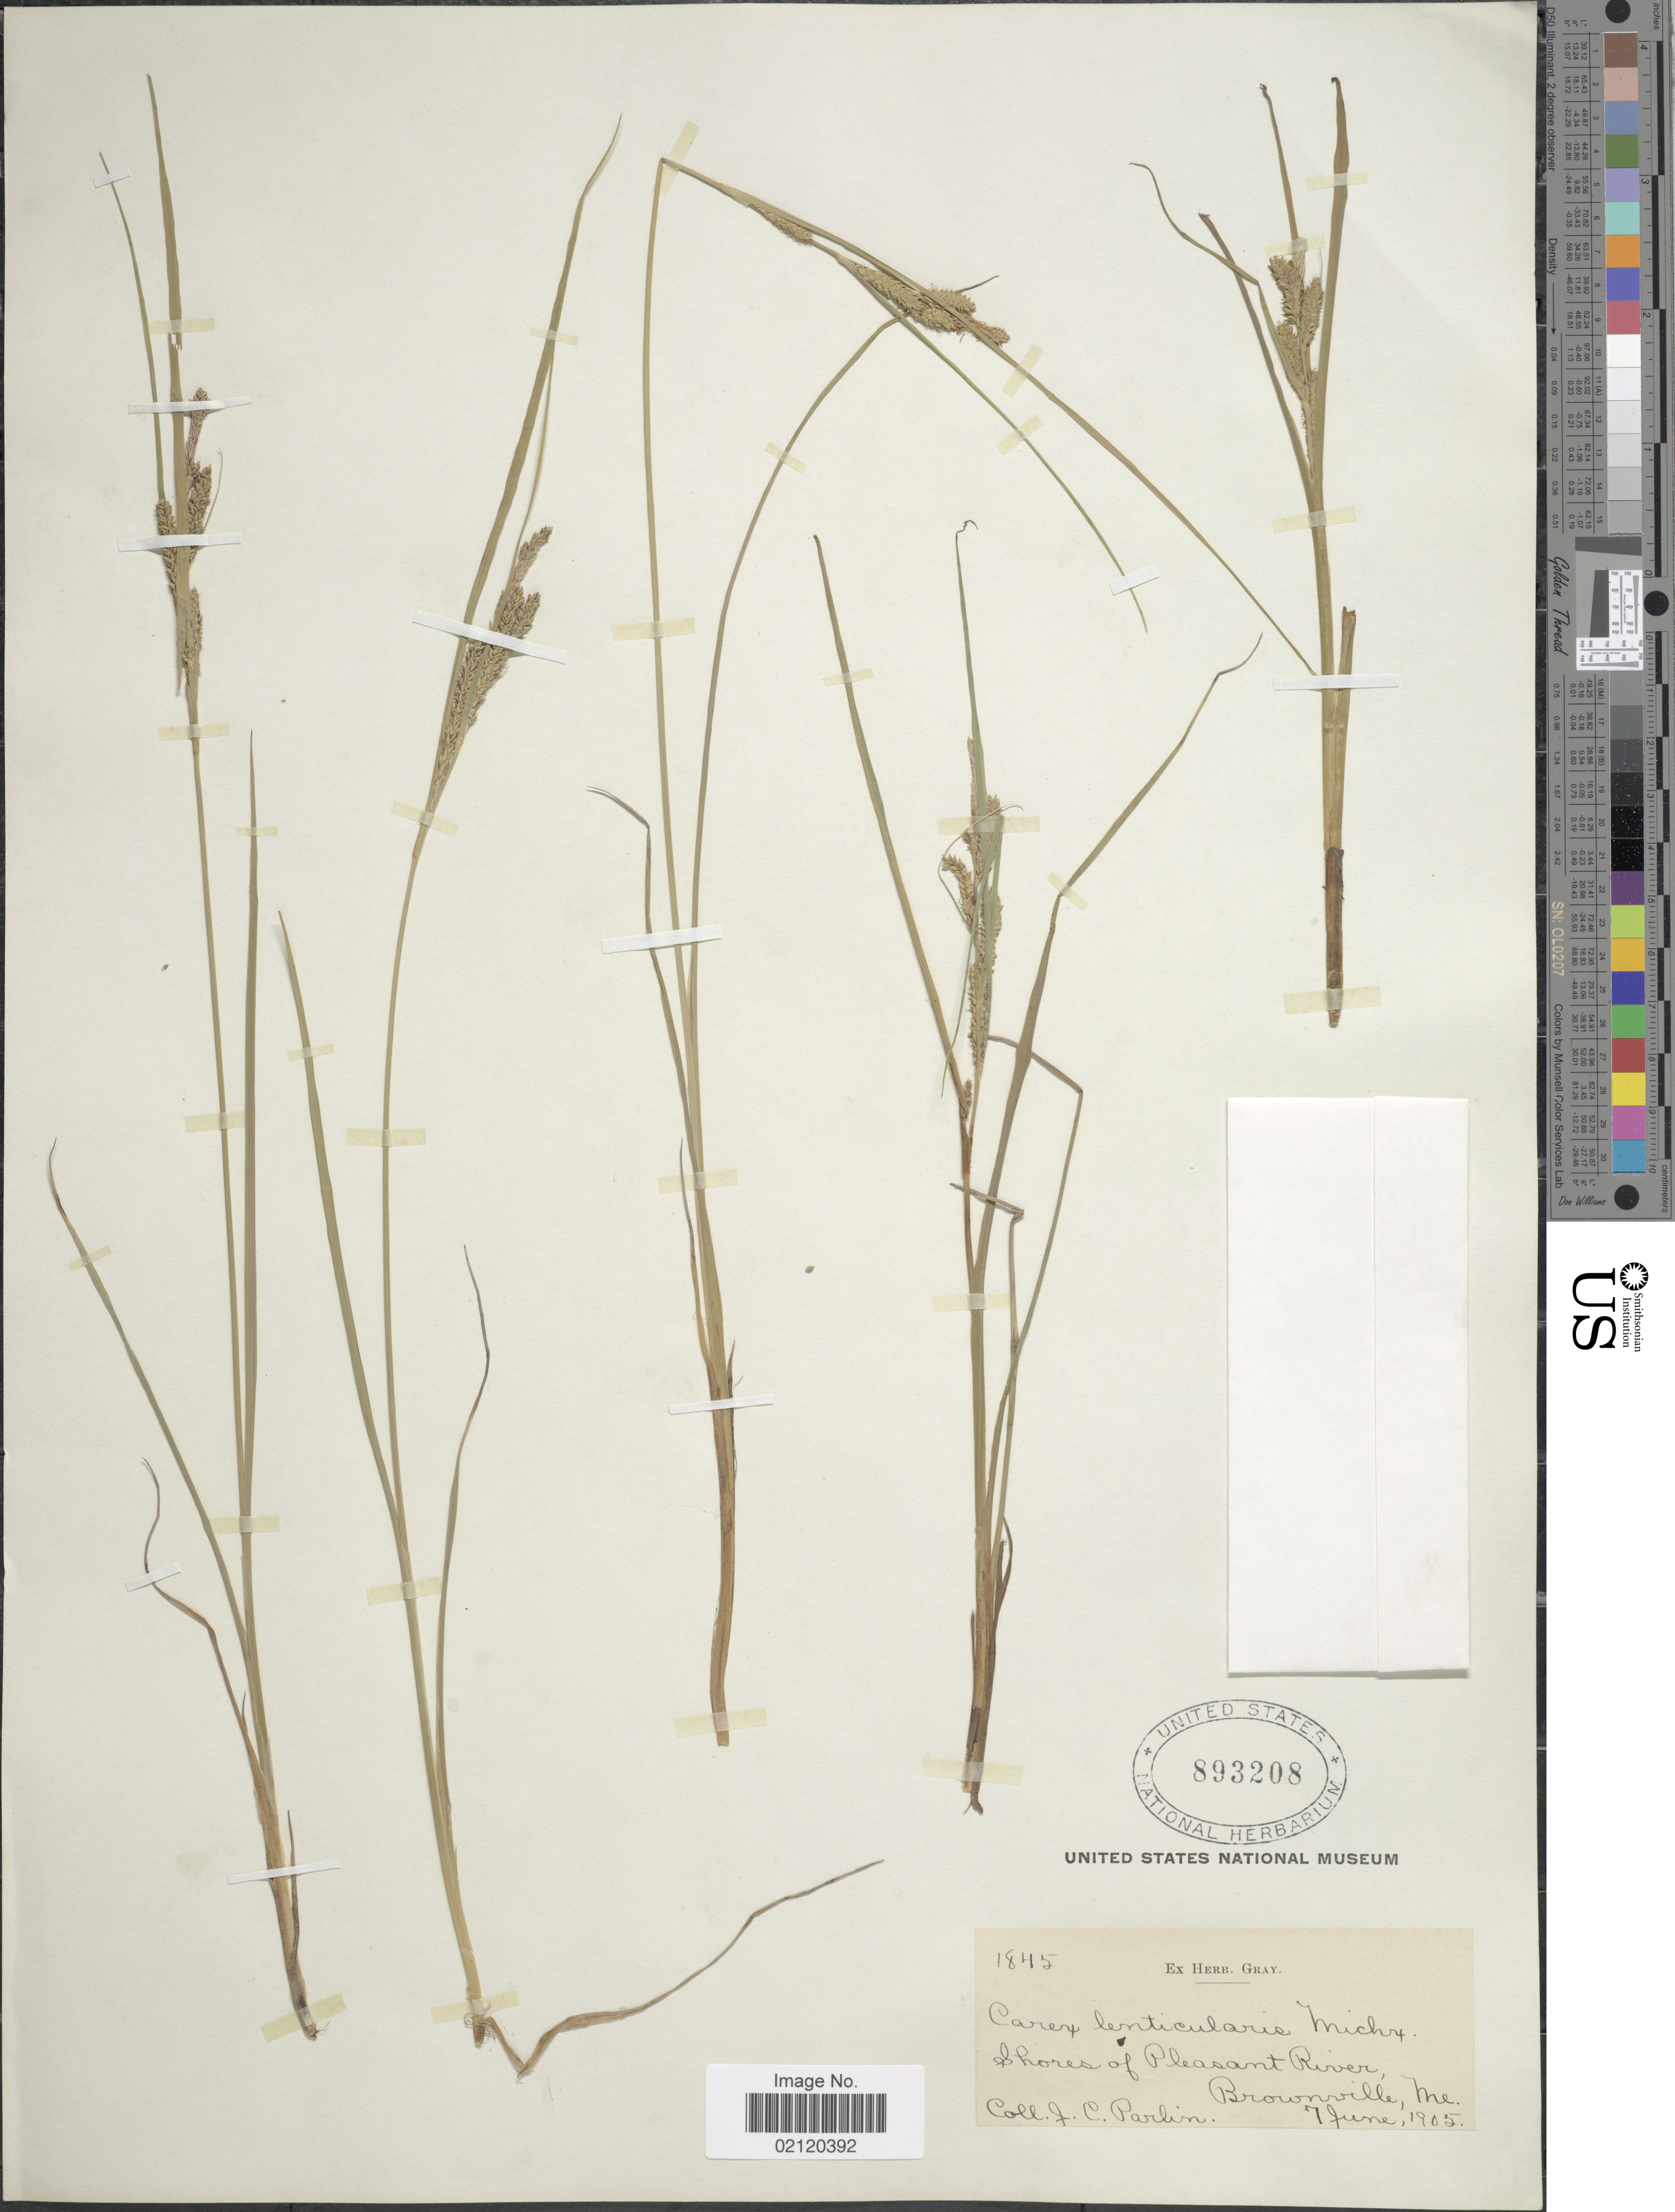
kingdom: Plantae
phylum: Tracheophyta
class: Liliopsida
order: Poales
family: Cyperaceae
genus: Carex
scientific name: Carex lenticularis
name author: Michx.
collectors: J. Parlin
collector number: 1845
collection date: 1905-06-07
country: United States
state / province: Maine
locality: Shores of Pleasant River, Brownville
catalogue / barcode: US 893208